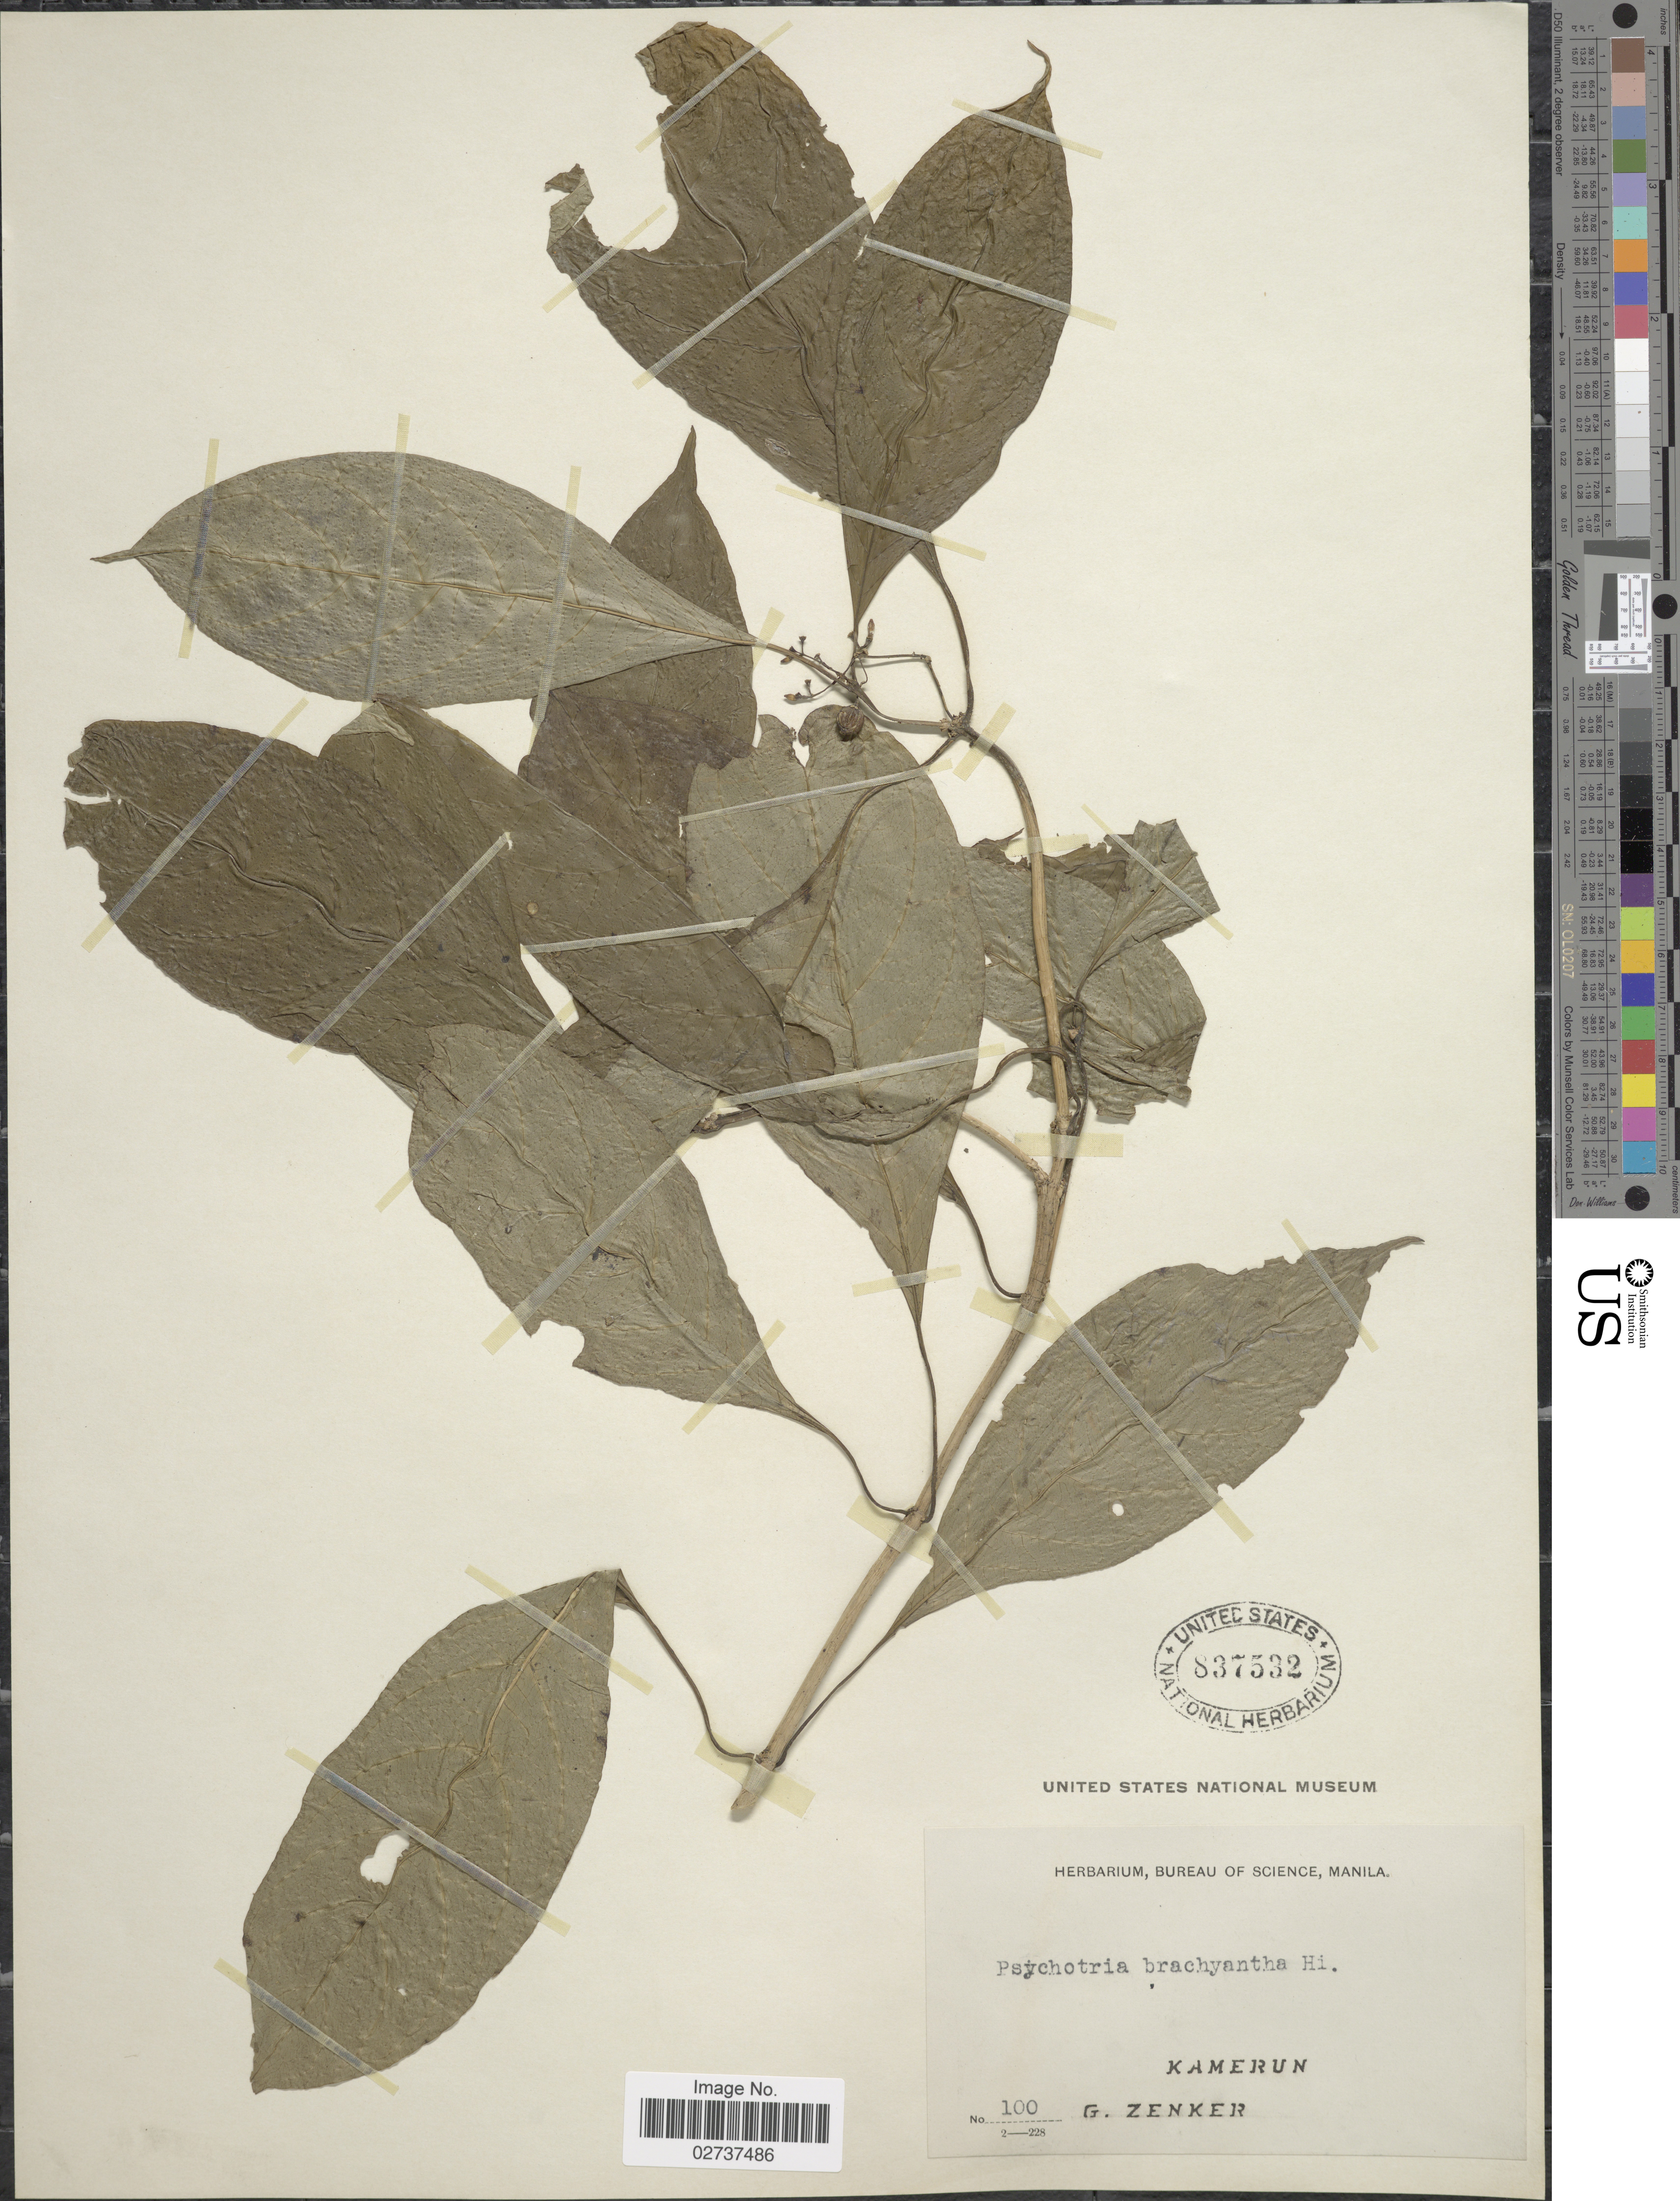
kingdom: Plantae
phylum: Tracheophyta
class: Magnoliopsida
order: Gentianales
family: Rubiaceae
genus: Psychotria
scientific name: Psychotria brachyantha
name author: Hiern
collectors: G. A. Zenker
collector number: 100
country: Cameroon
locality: Kamerun.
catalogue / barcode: US 837532